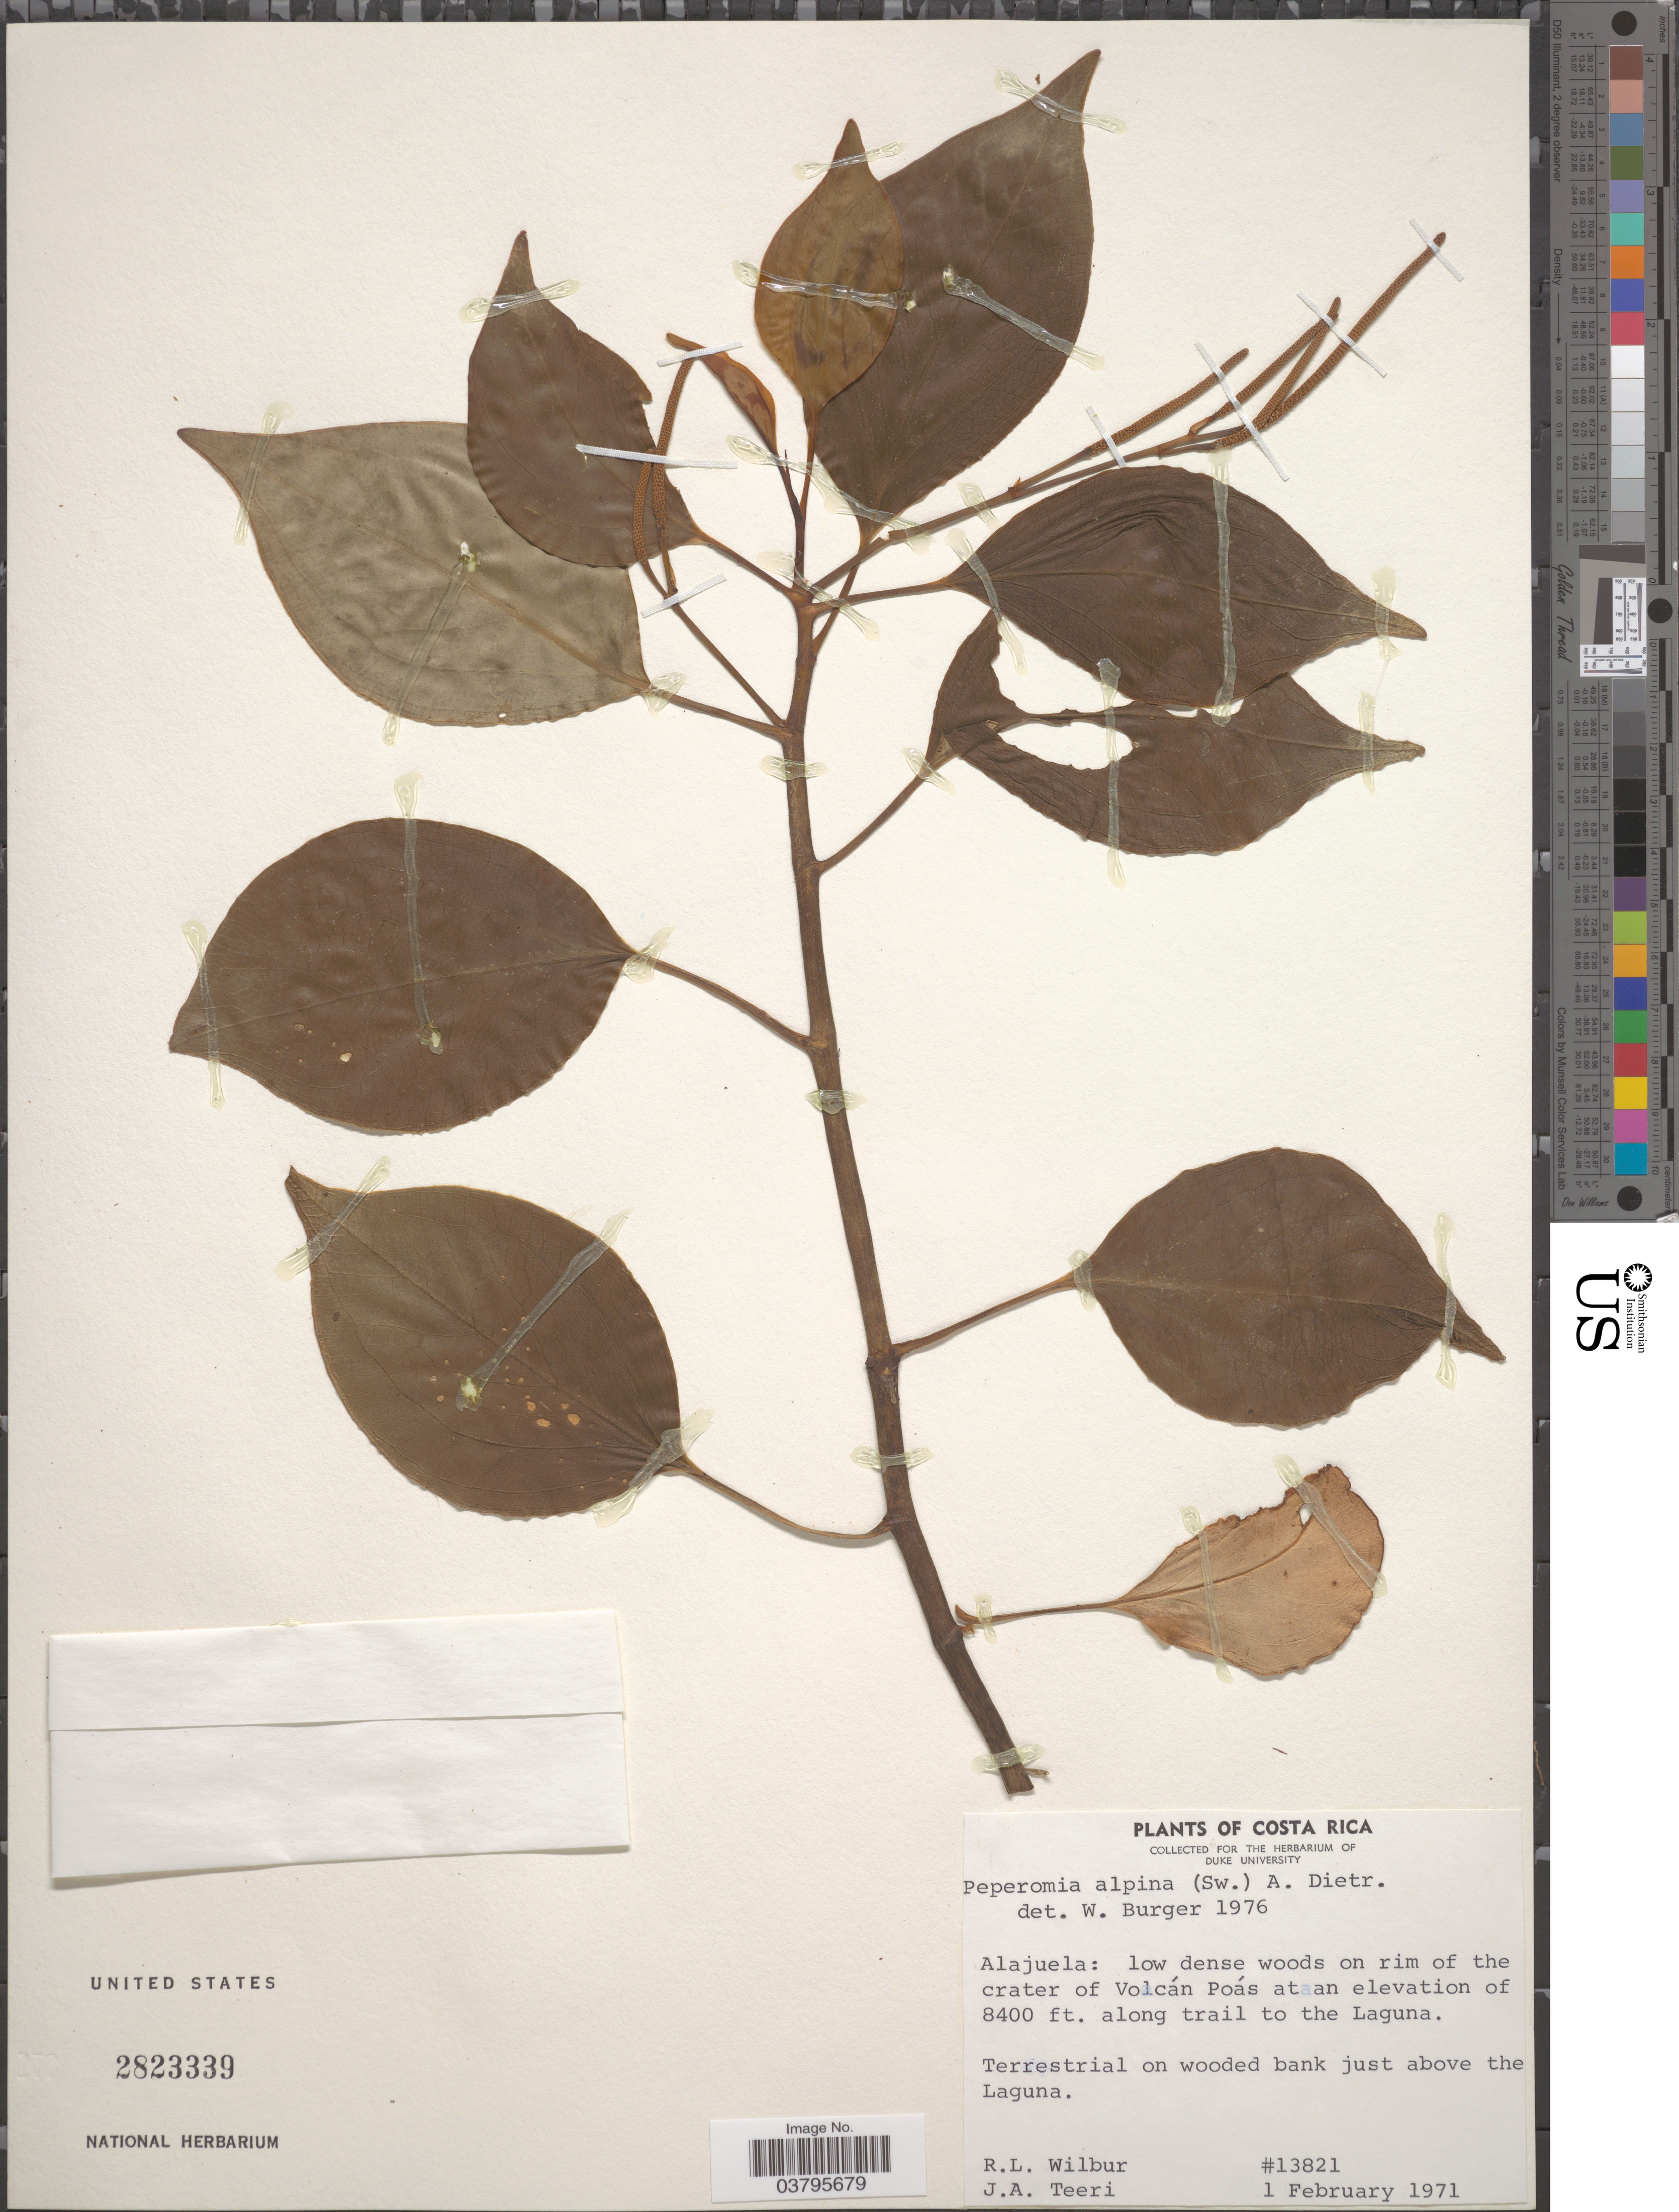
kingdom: Plantae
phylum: Tracheophyta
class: Magnoliopsida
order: Piperales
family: Piperaceae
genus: Peperomia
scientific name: Peperomia alpina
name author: (Sw.) A. Dietr.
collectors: R. L. Wilbur & J. Teeri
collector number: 13821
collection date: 1971-02-01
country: Costa Rica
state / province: Alajuela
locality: On rim of the crater of Volcán Poás along trail to the Laguna. On wooded bank just above the Laguna.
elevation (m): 2560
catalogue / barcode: US 2823339